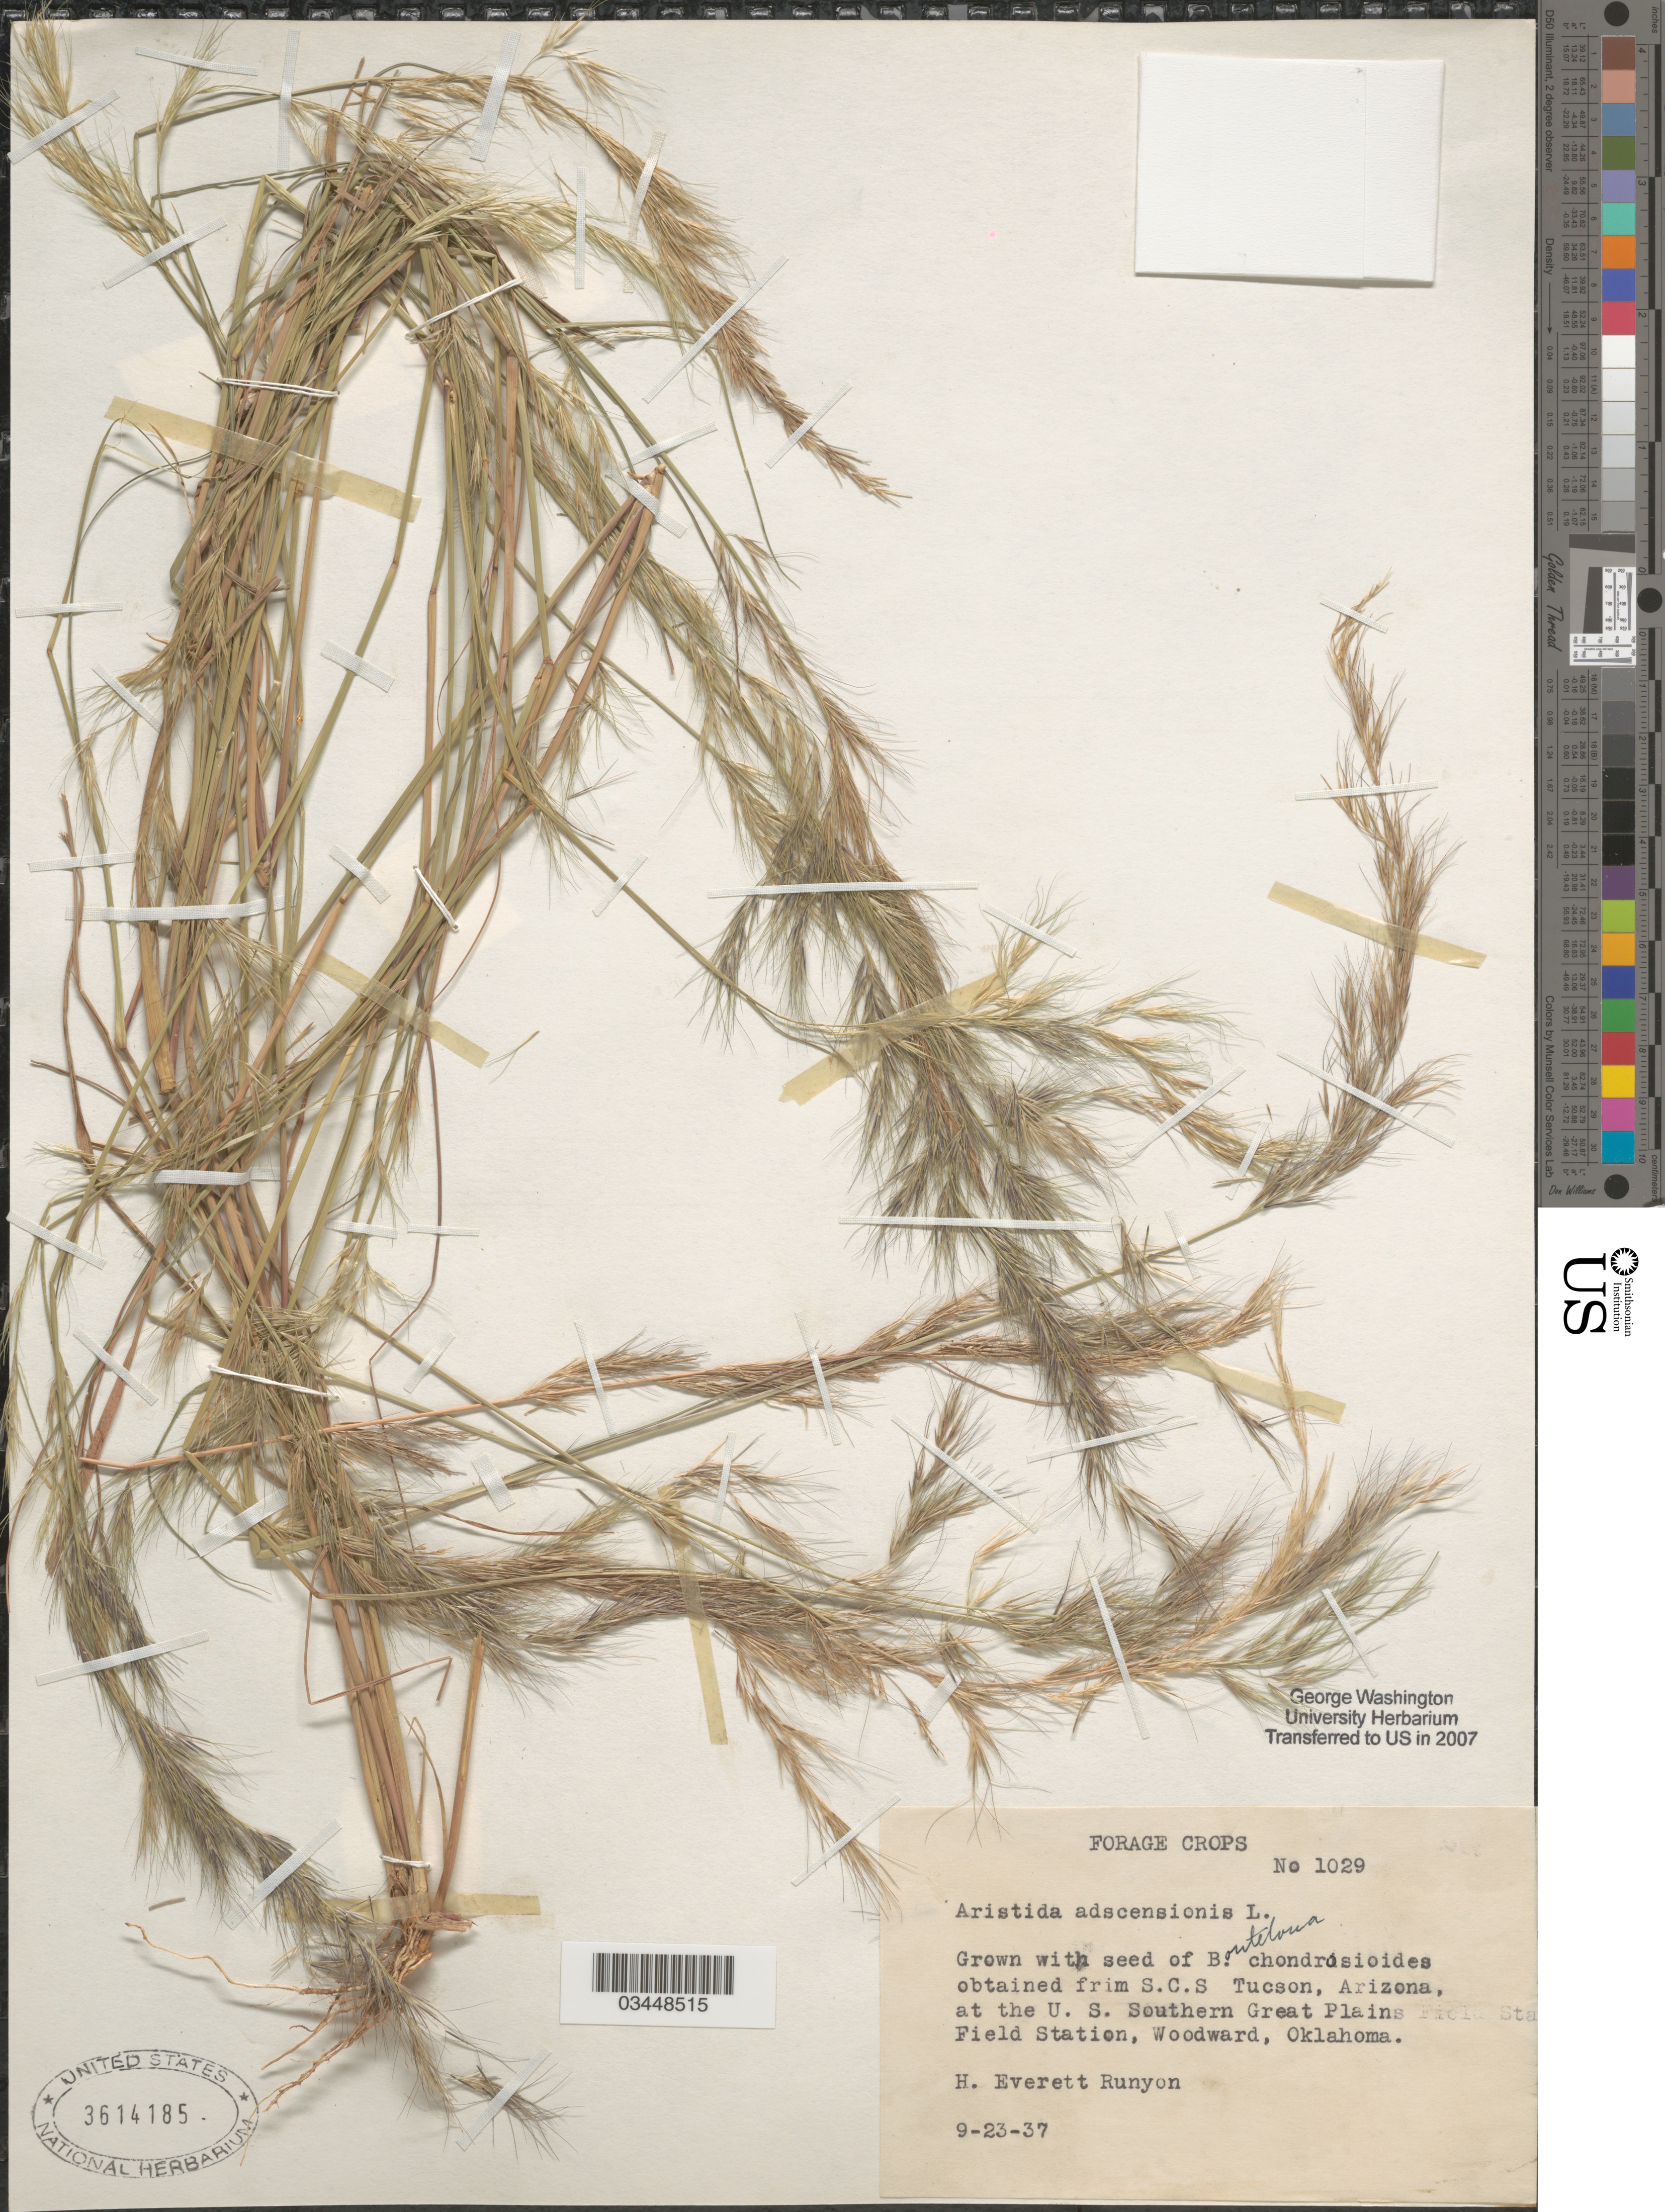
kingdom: Plantae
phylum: Tracheophyta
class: Liliopsida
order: Poales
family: Poaceae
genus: Aristida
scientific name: Aristida adscensionis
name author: L.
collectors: H. E. Runyon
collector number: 1029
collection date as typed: Transcribed d/m/y: 23/9/37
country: United States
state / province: Oklahoma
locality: The U.S. Southern Great Plains Field Station, Woodward.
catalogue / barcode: US 3614185